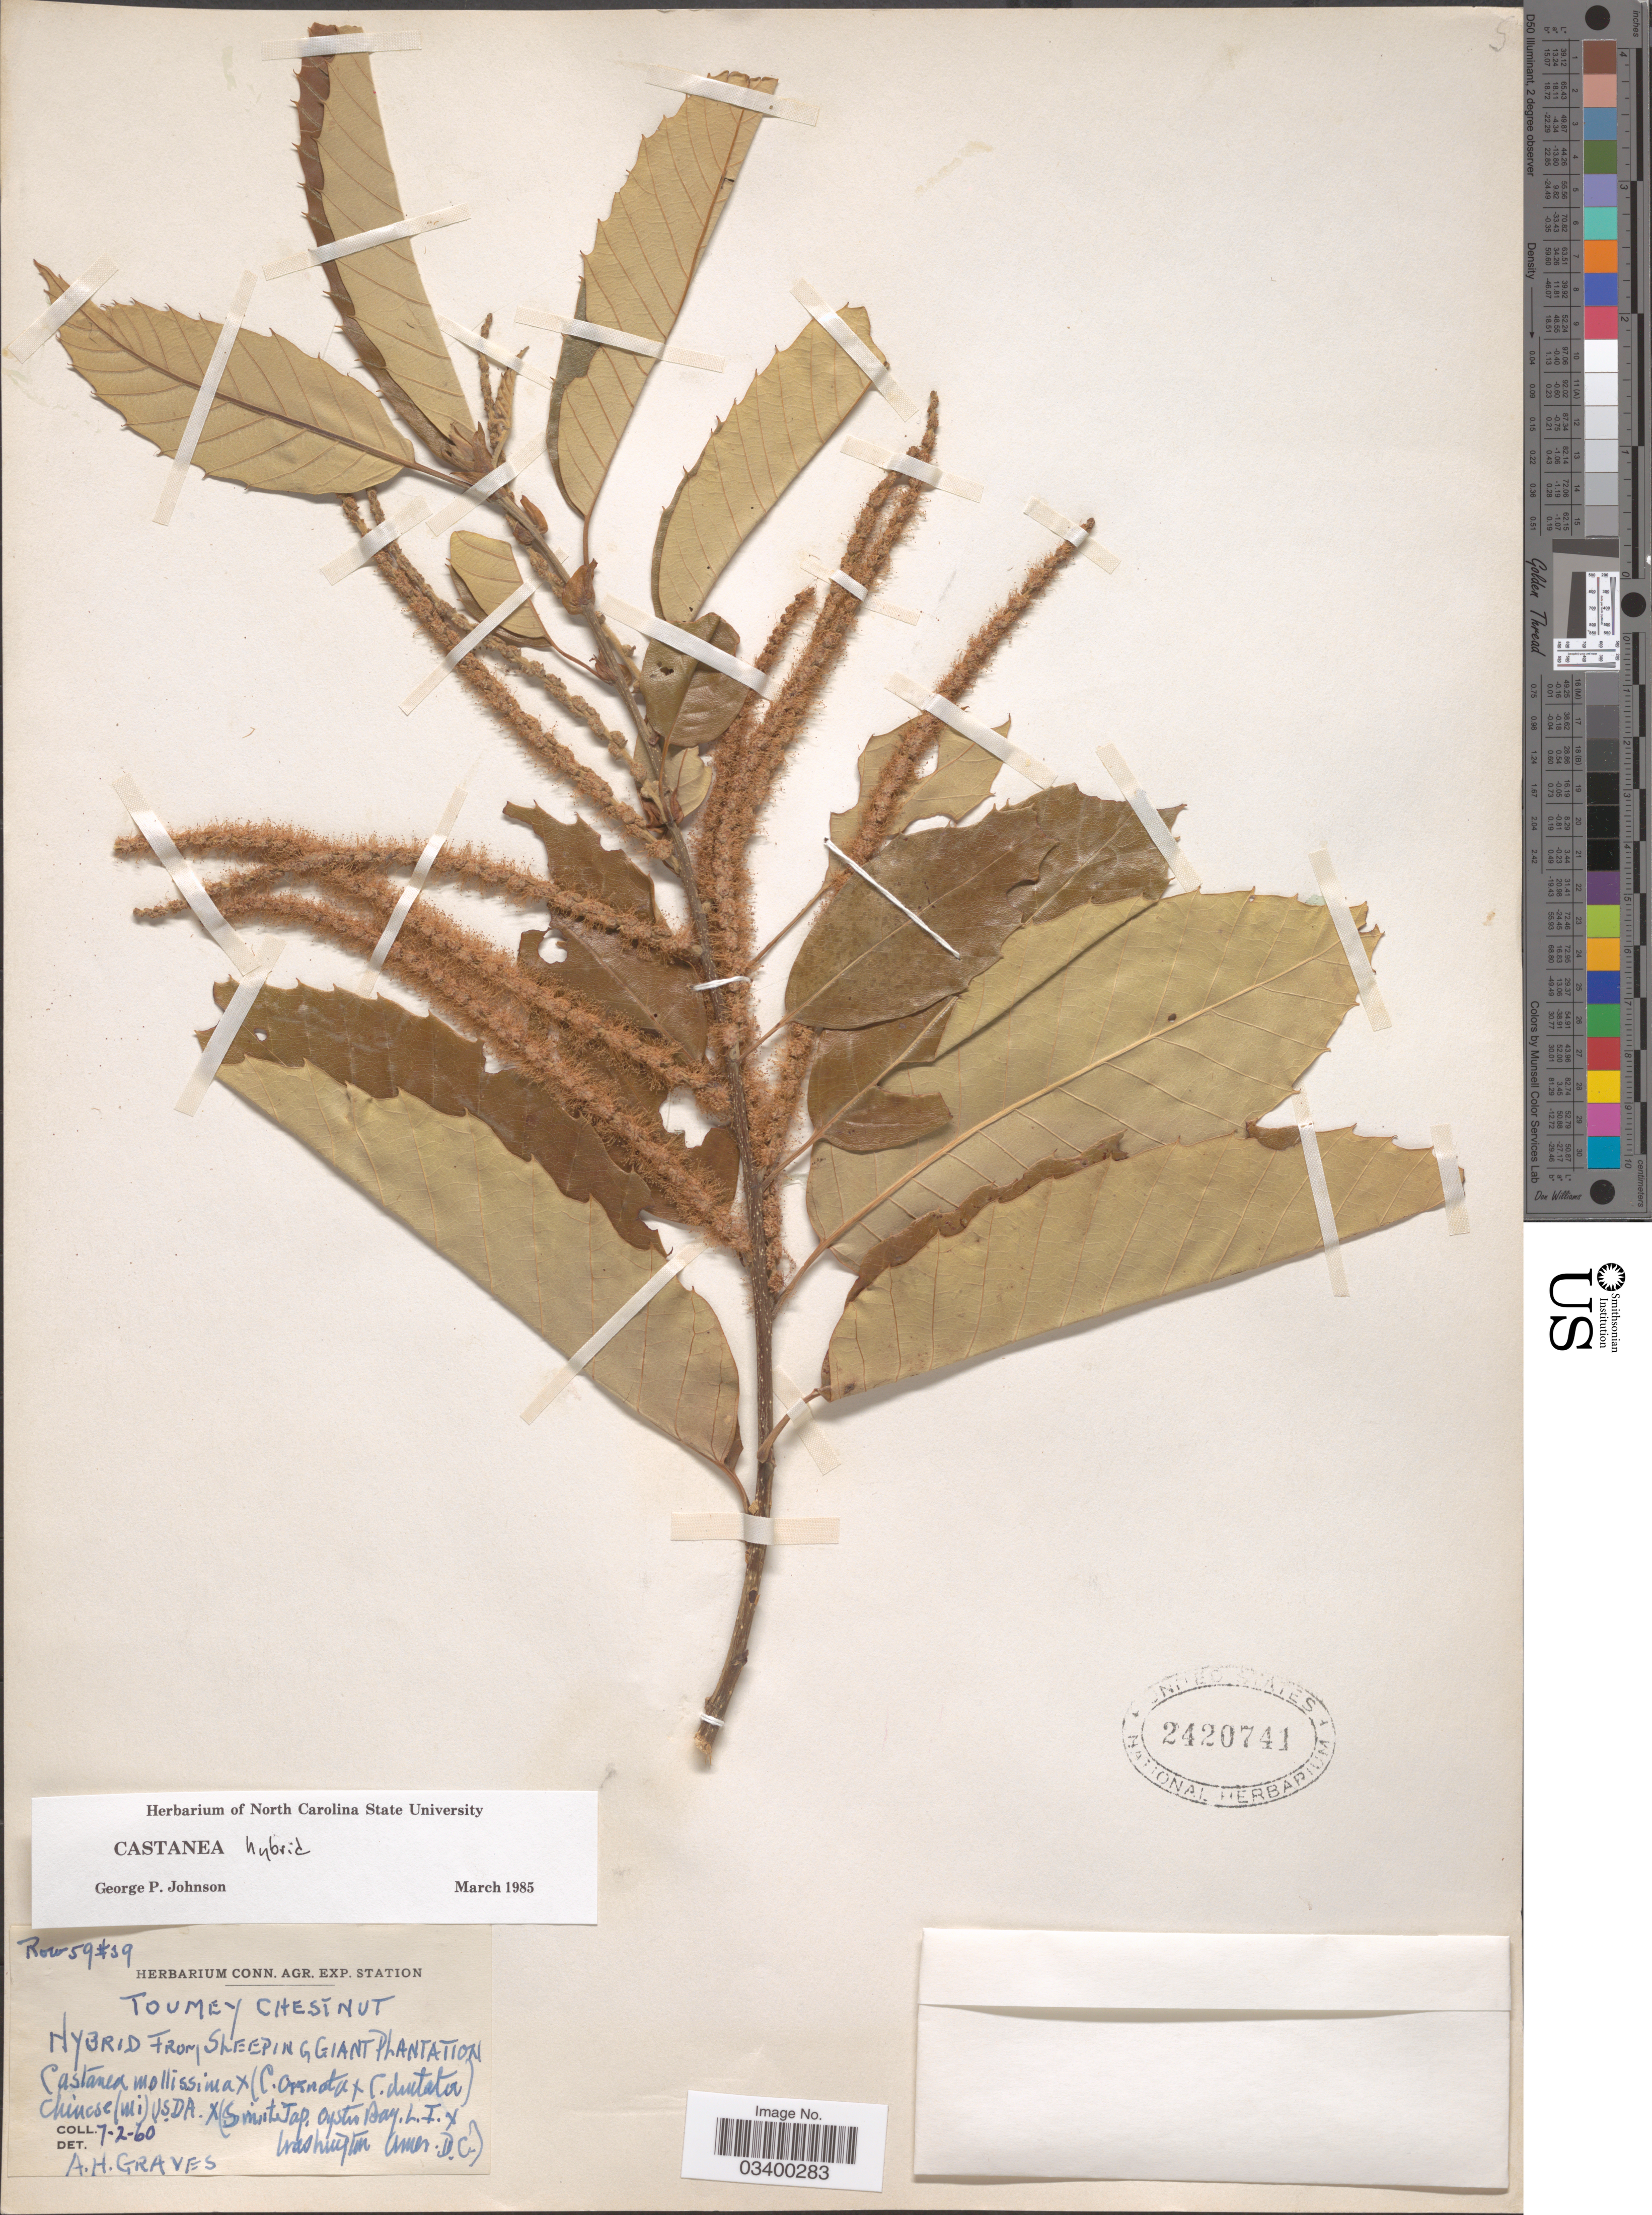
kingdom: Plantae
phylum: Tracheophyta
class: Magnoliopsida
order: Fagales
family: Fagaceae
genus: Castanea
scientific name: Castanea sp.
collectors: Ex herb. Conn. Agr. Exp. Station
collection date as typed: Transcribed d/m/y: 2/7/60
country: United States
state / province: Connecticut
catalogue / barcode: US 2420741